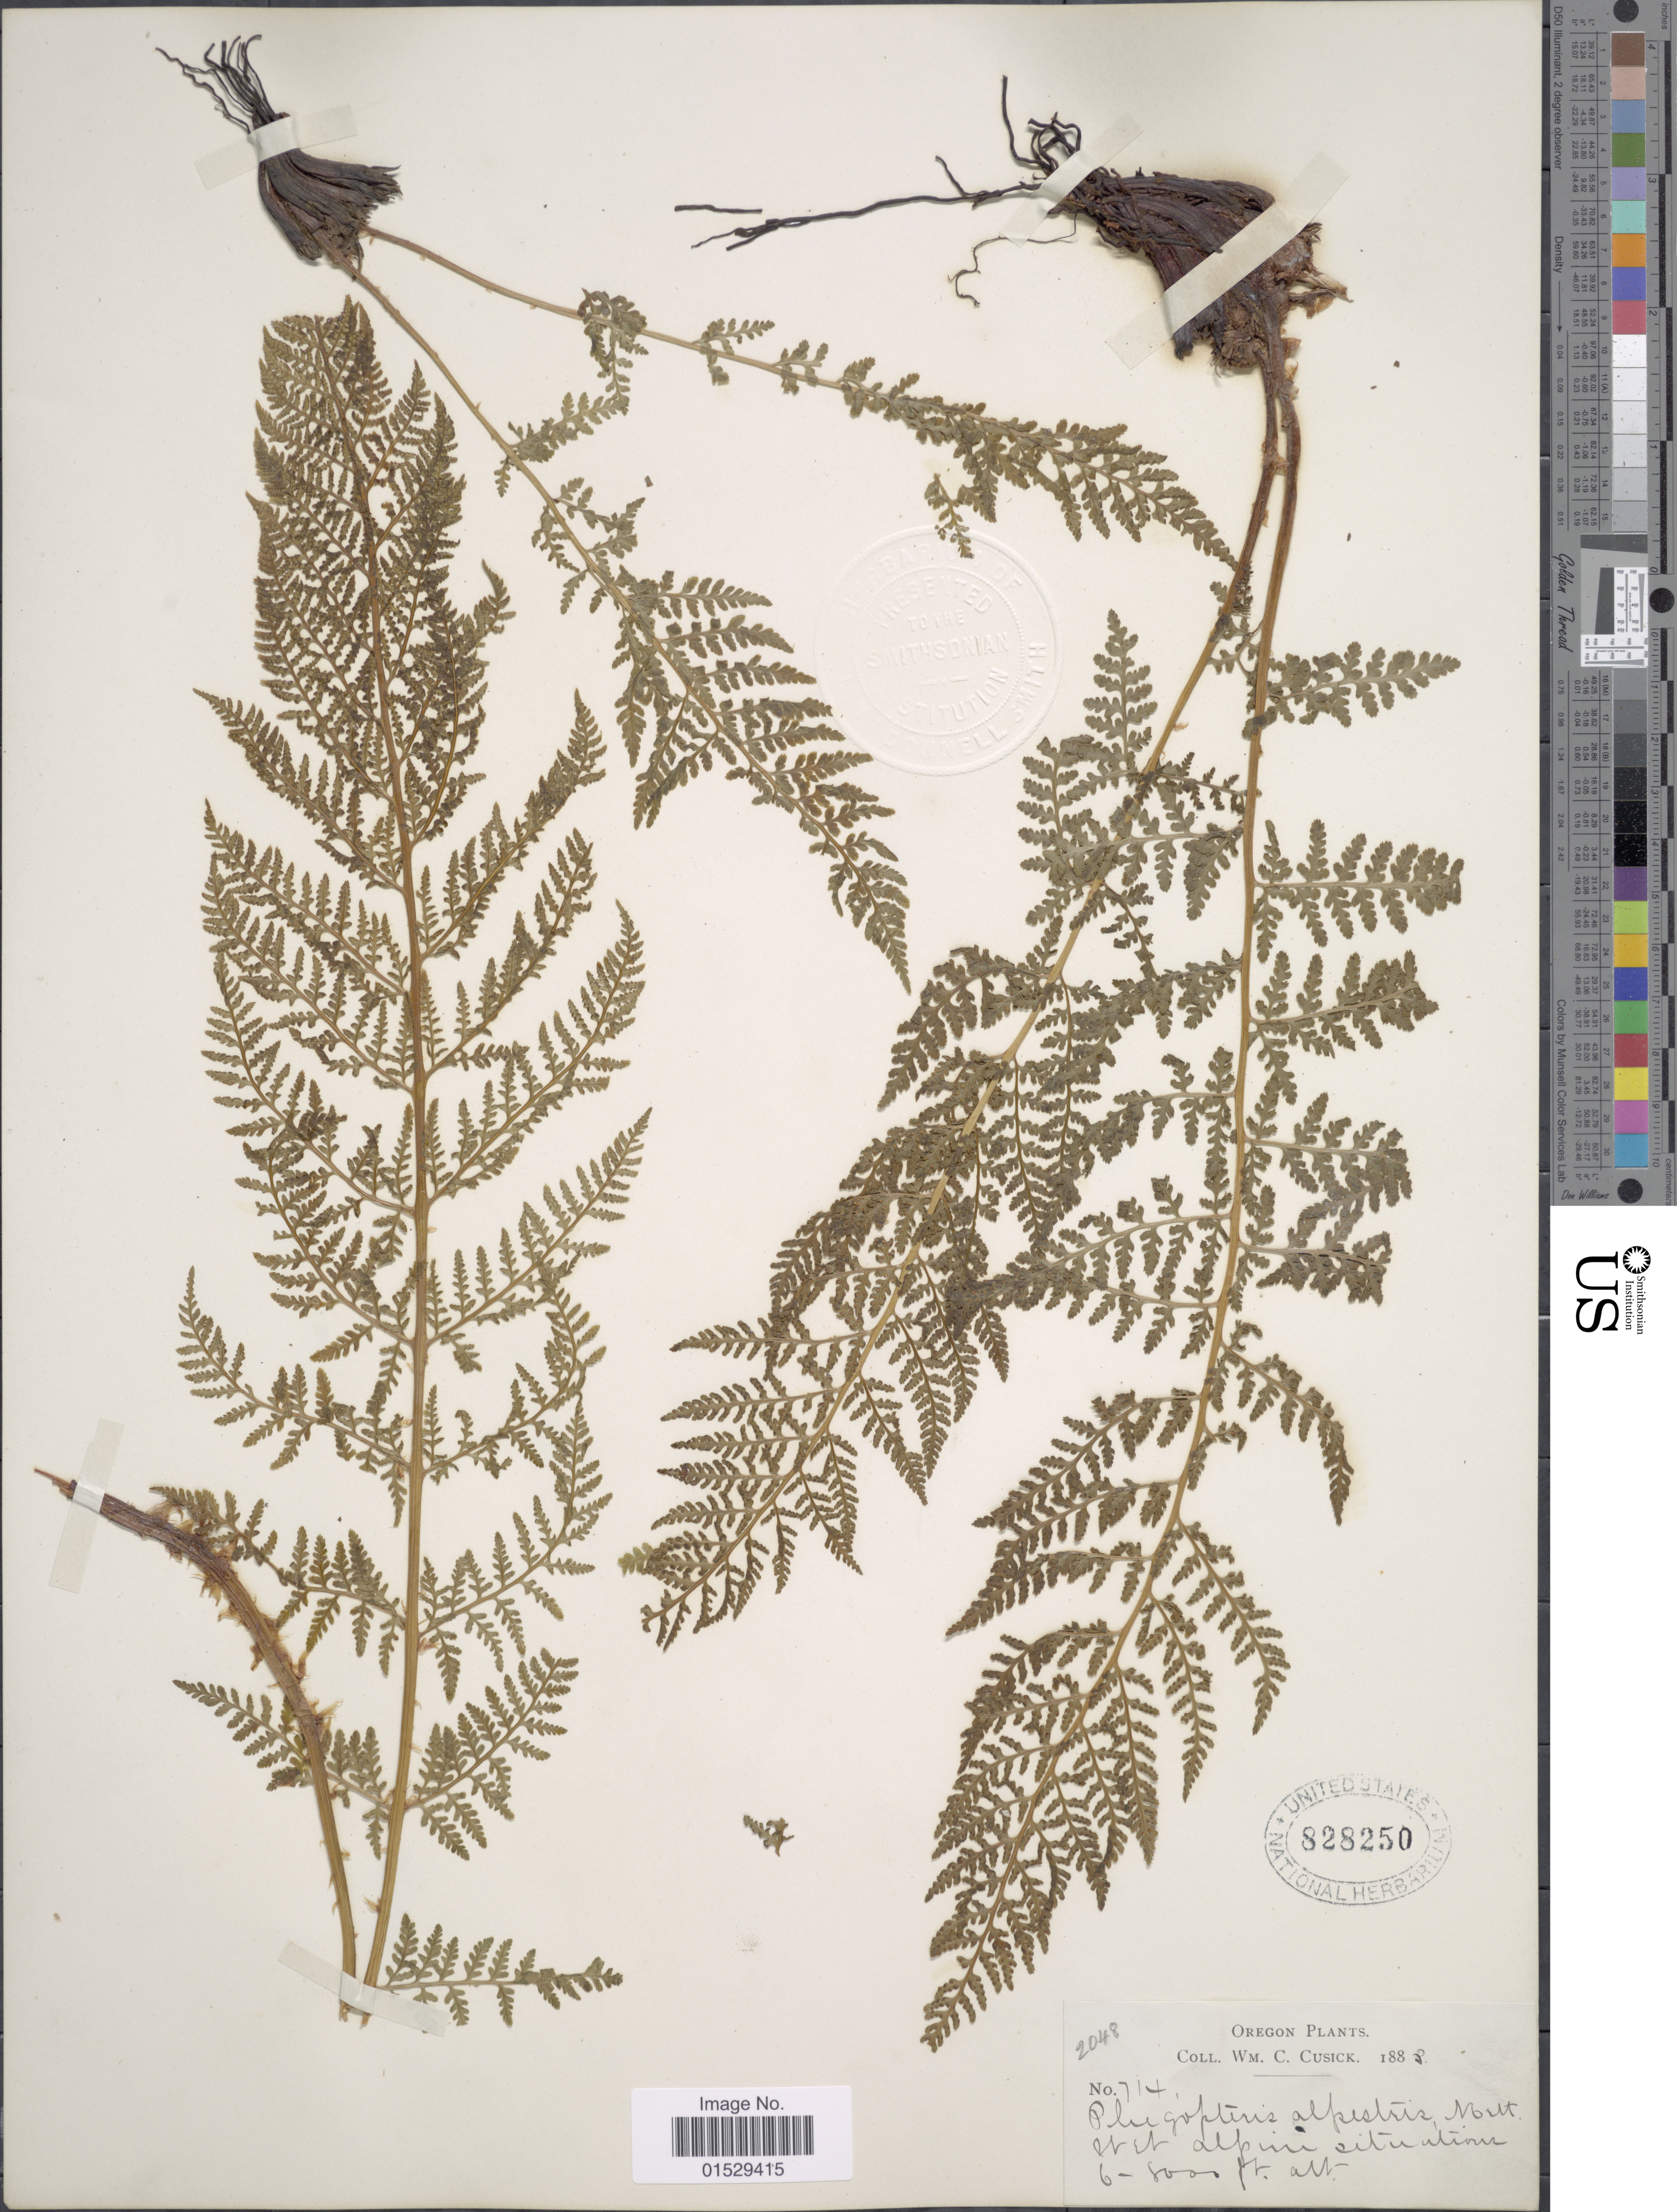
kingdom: Plantae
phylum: Tracheophyta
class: Polypodiopsida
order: Polypodiales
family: Athyriaceae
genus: Athyrium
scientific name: Athyrium distentifolilum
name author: Tausch ex Opiz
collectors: W. C. Cusick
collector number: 714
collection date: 1883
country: United States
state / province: Oregon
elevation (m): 1829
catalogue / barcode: US 828250